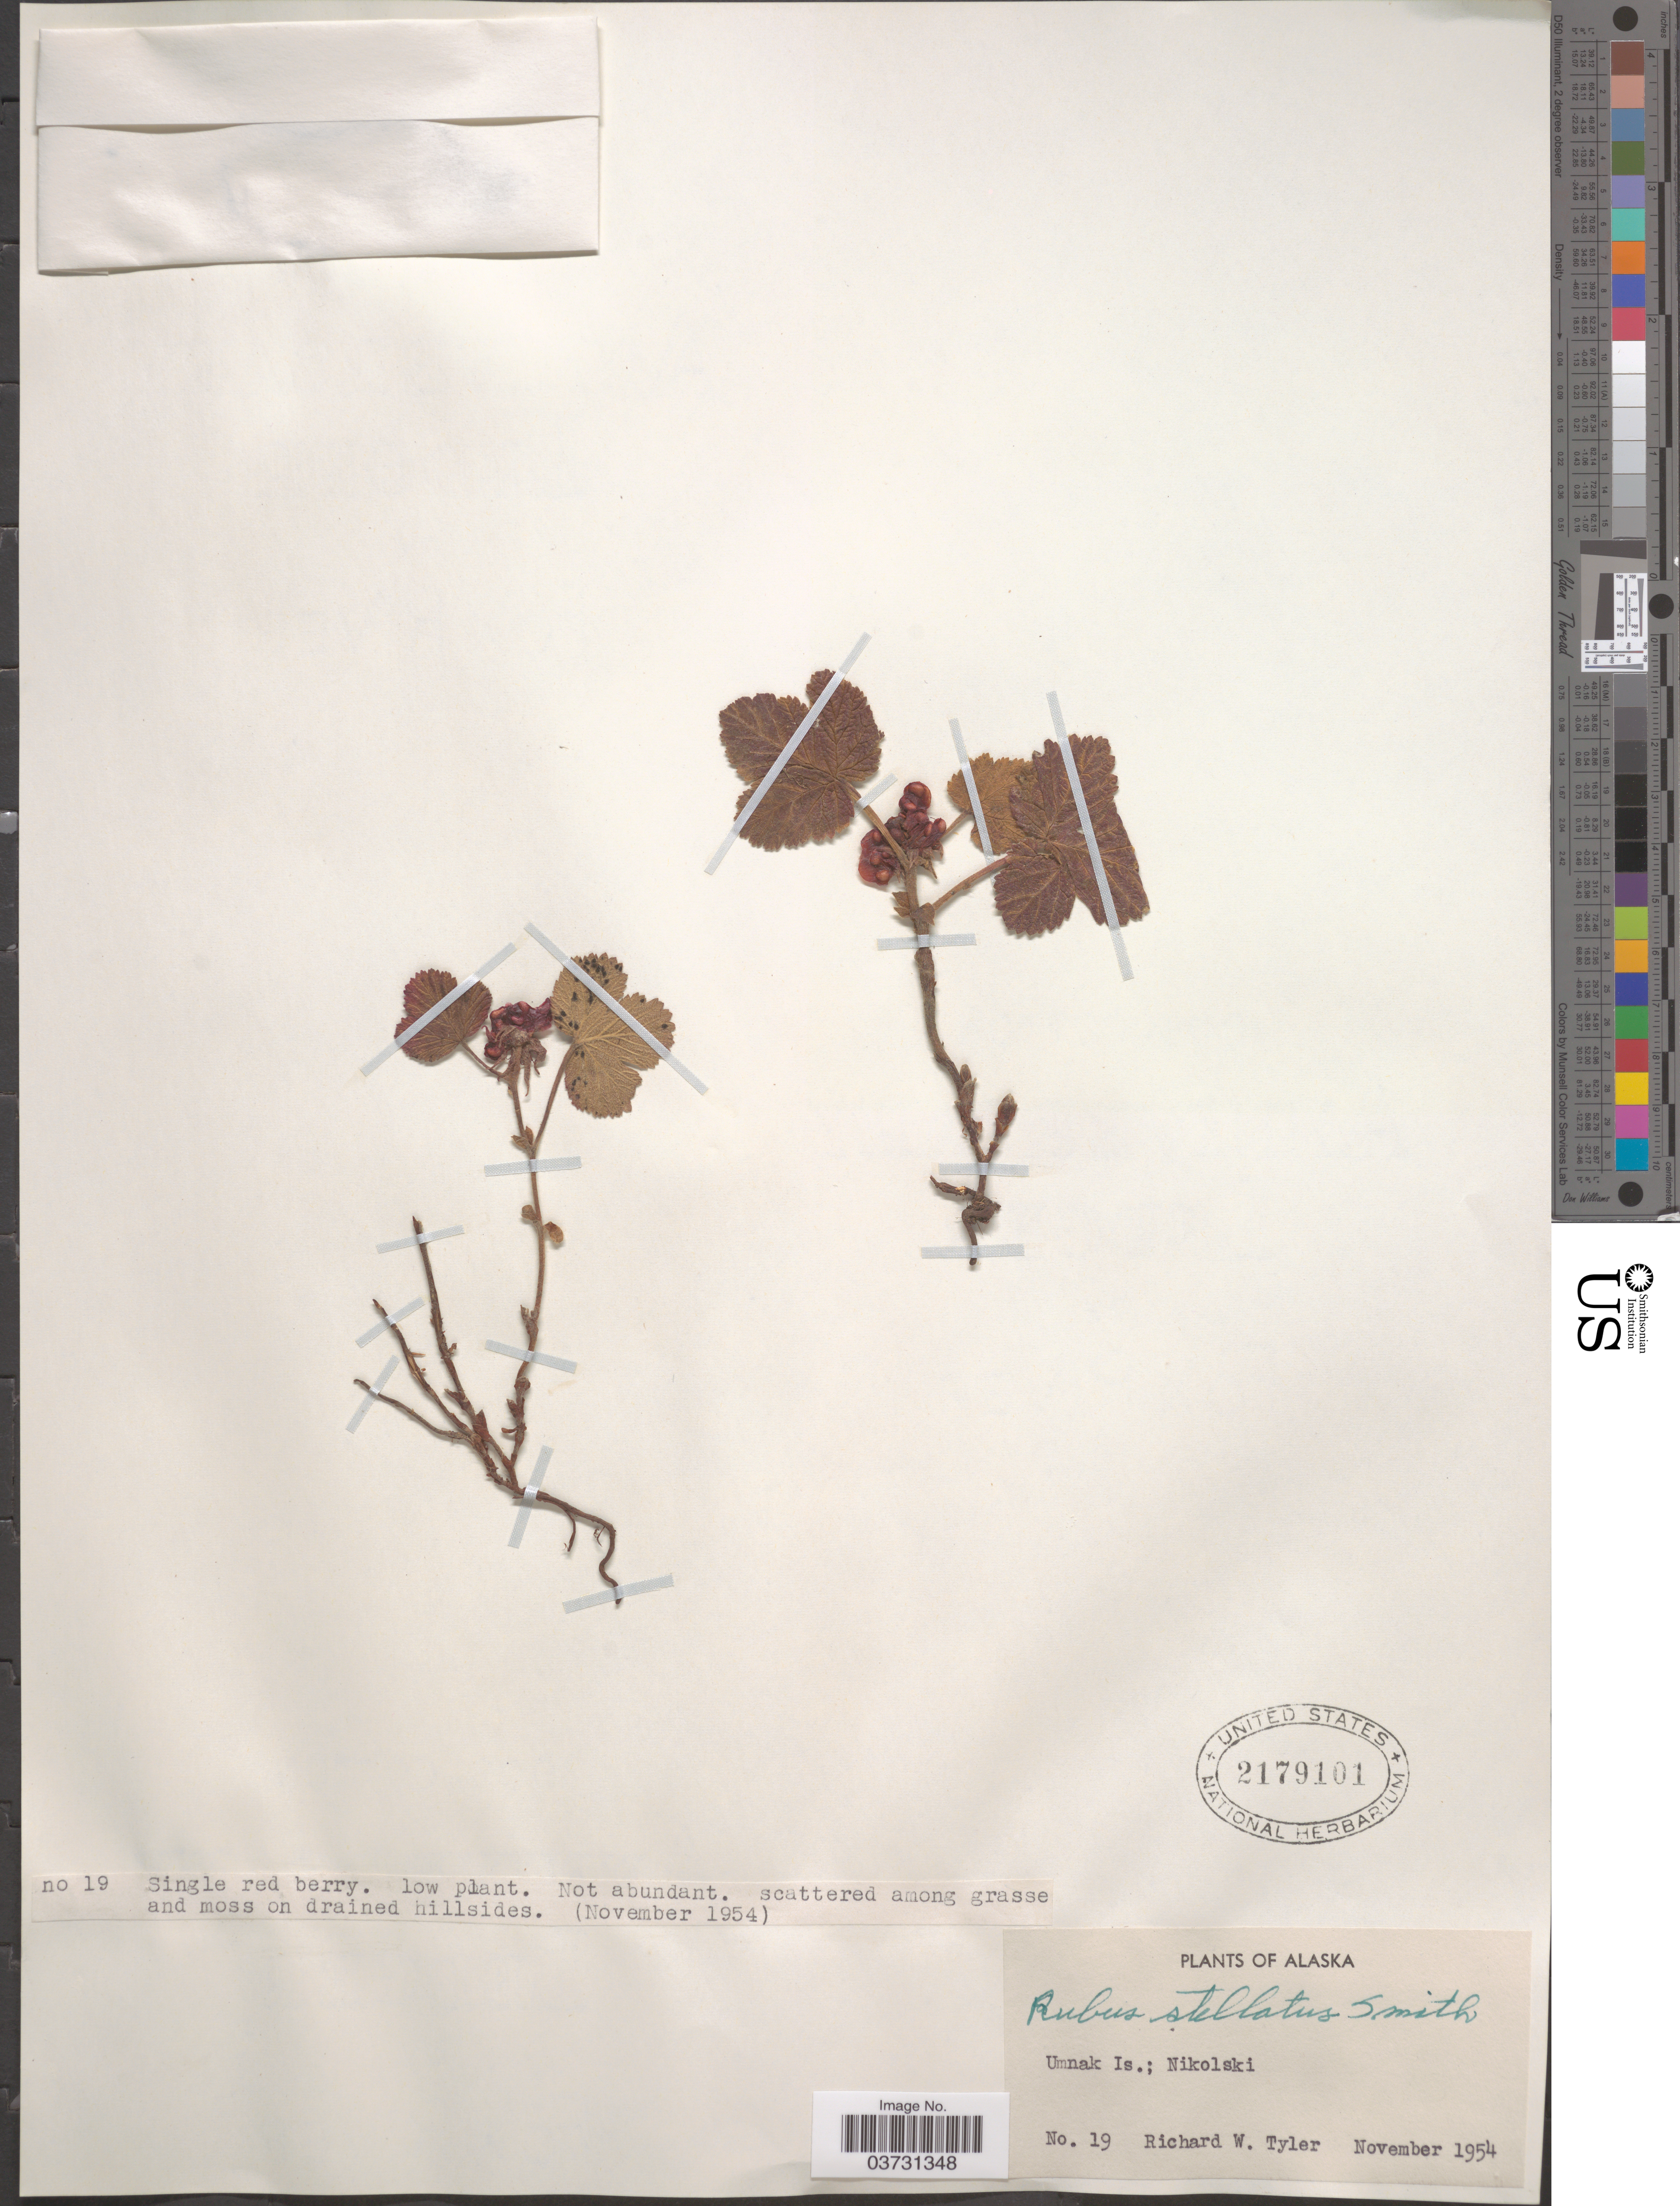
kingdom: Plantae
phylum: Tracheophyta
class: Magnoliopsida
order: Rosales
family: Rosaceae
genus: Rubus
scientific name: Rubus stellatus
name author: Sm.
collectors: R. Tyler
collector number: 19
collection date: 1954-11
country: United States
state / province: Alaska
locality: Umnak Is.; Nikolski.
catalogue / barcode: US 2179101